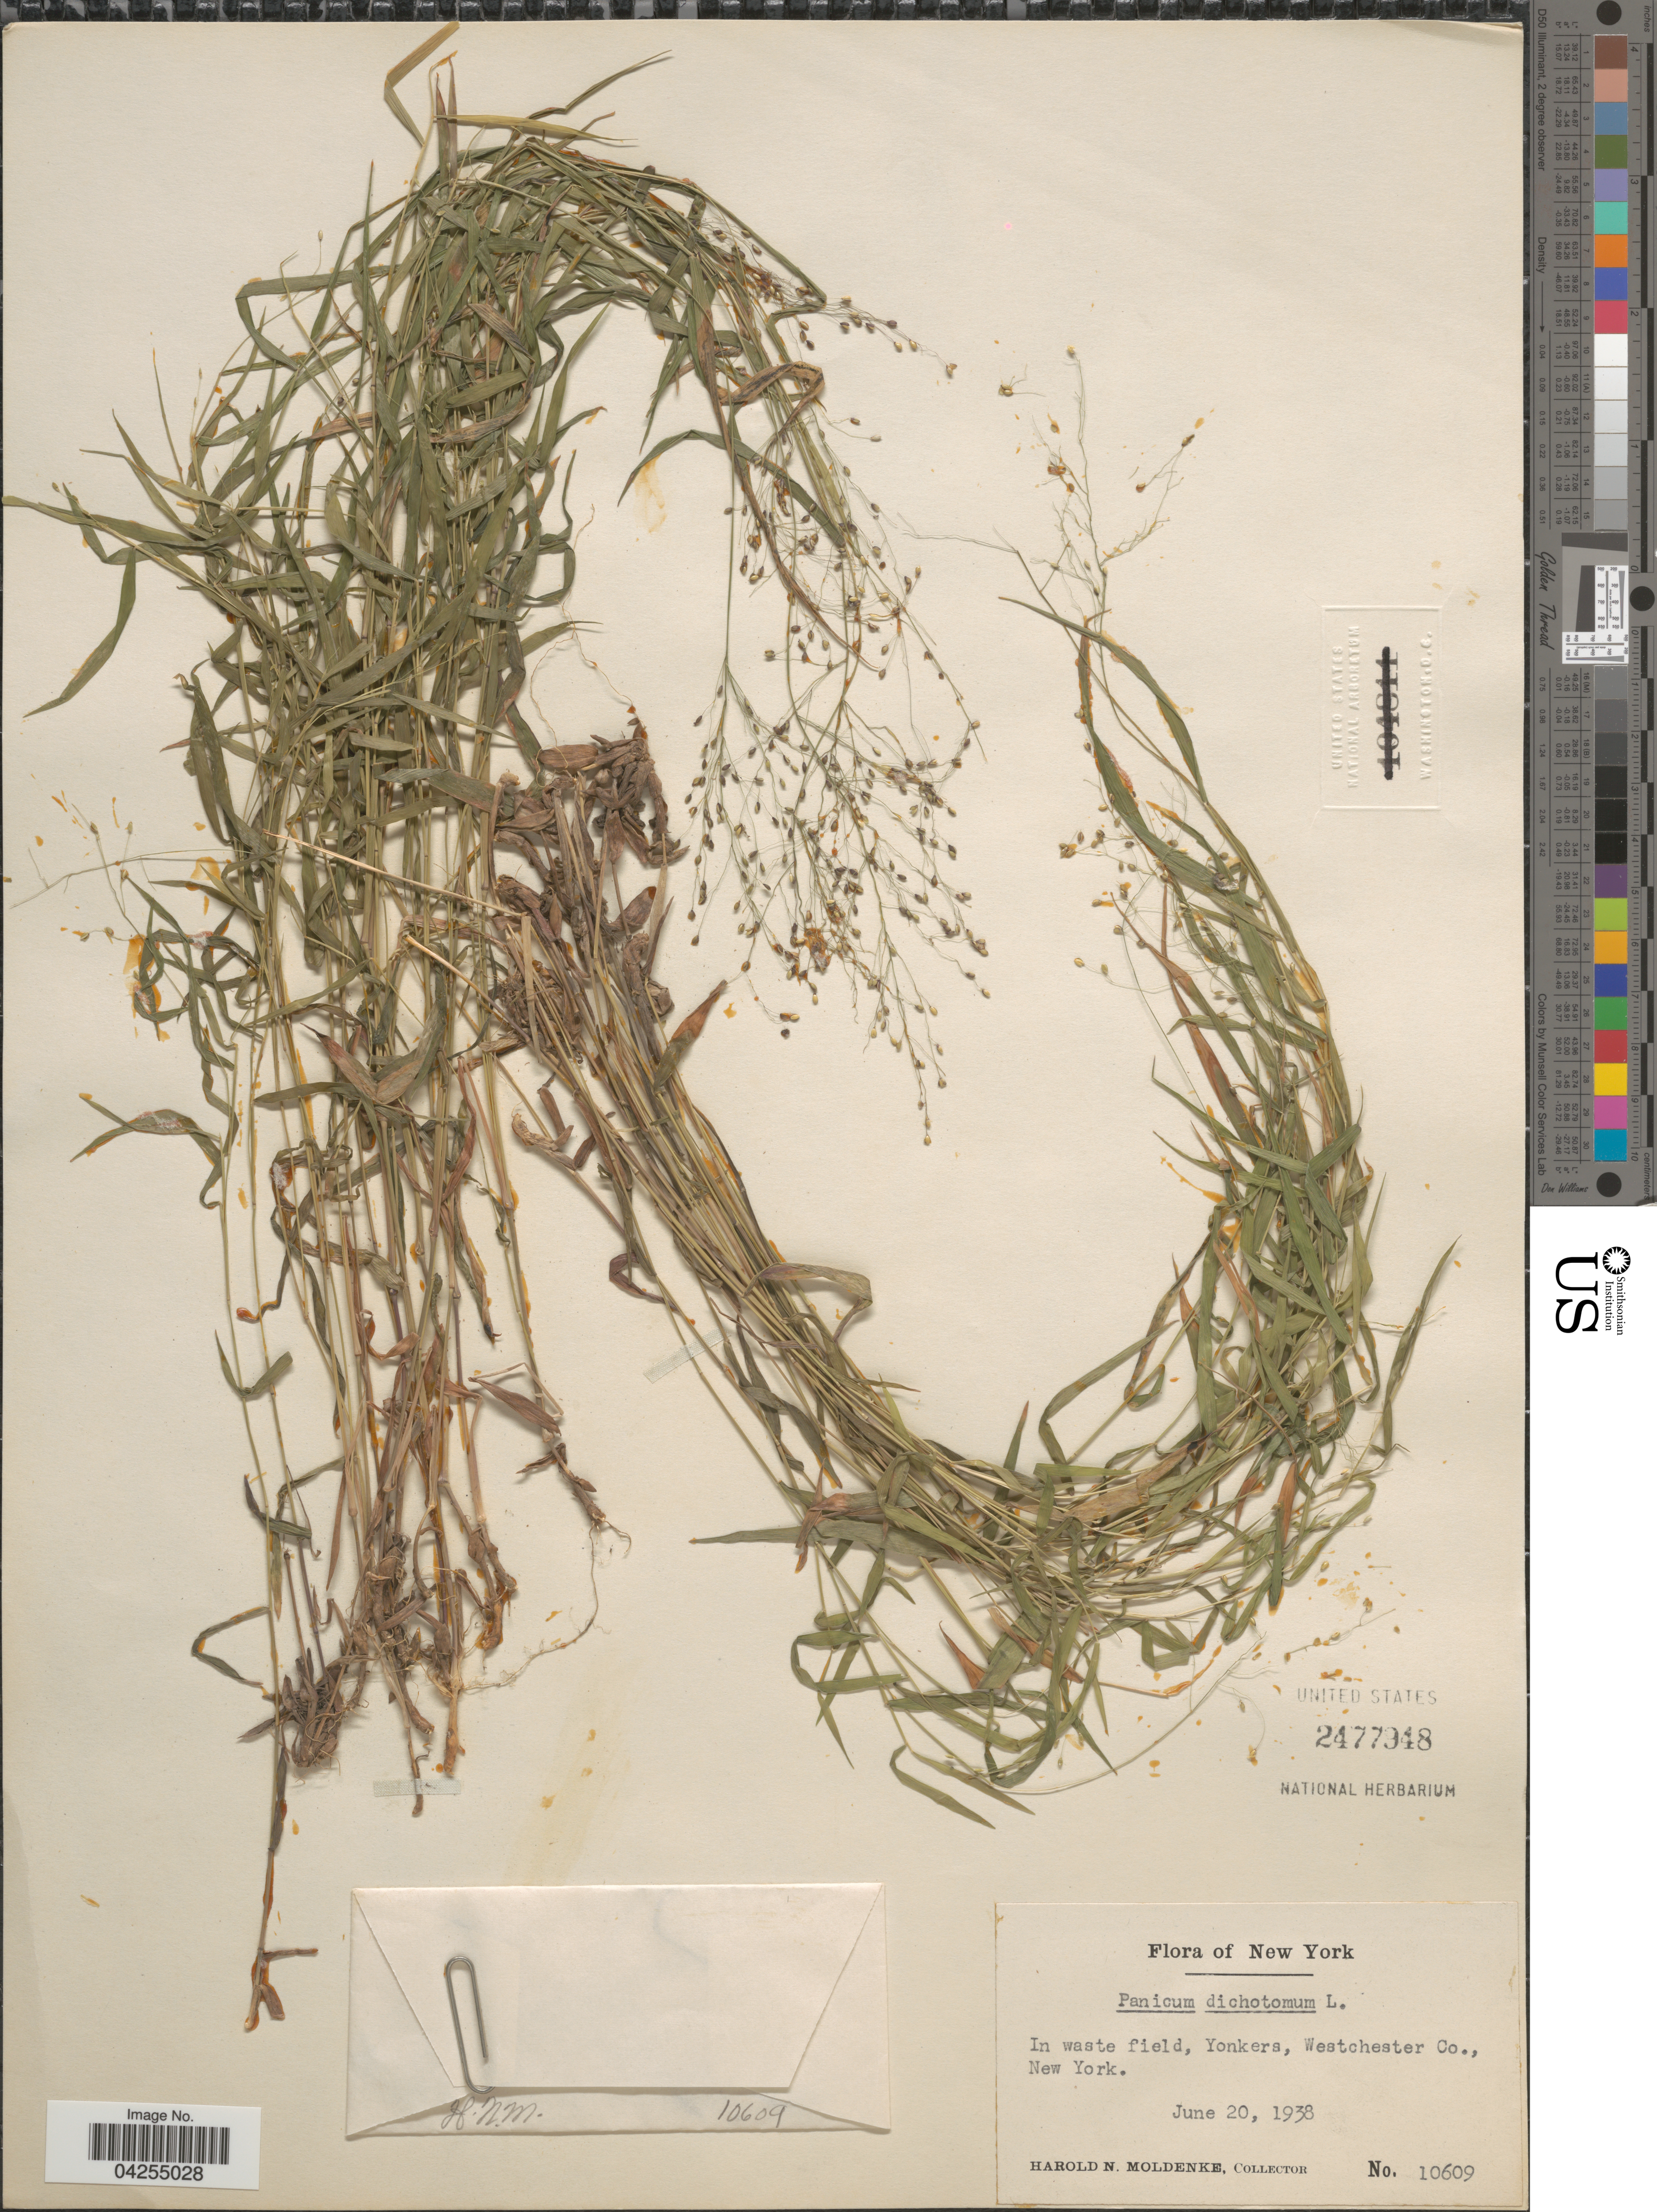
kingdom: Plantae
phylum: Tracheophyta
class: Liliopsida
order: Poales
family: Poaceae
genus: Dichanthelium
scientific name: Dichanthelium dichotomum var. dichotomum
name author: (L.) Gould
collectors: H. N. Moldenke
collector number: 10609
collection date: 1938-06-20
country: United States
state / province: New York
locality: In waste field, Yonkers, Westchester Co.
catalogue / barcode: US 2477948